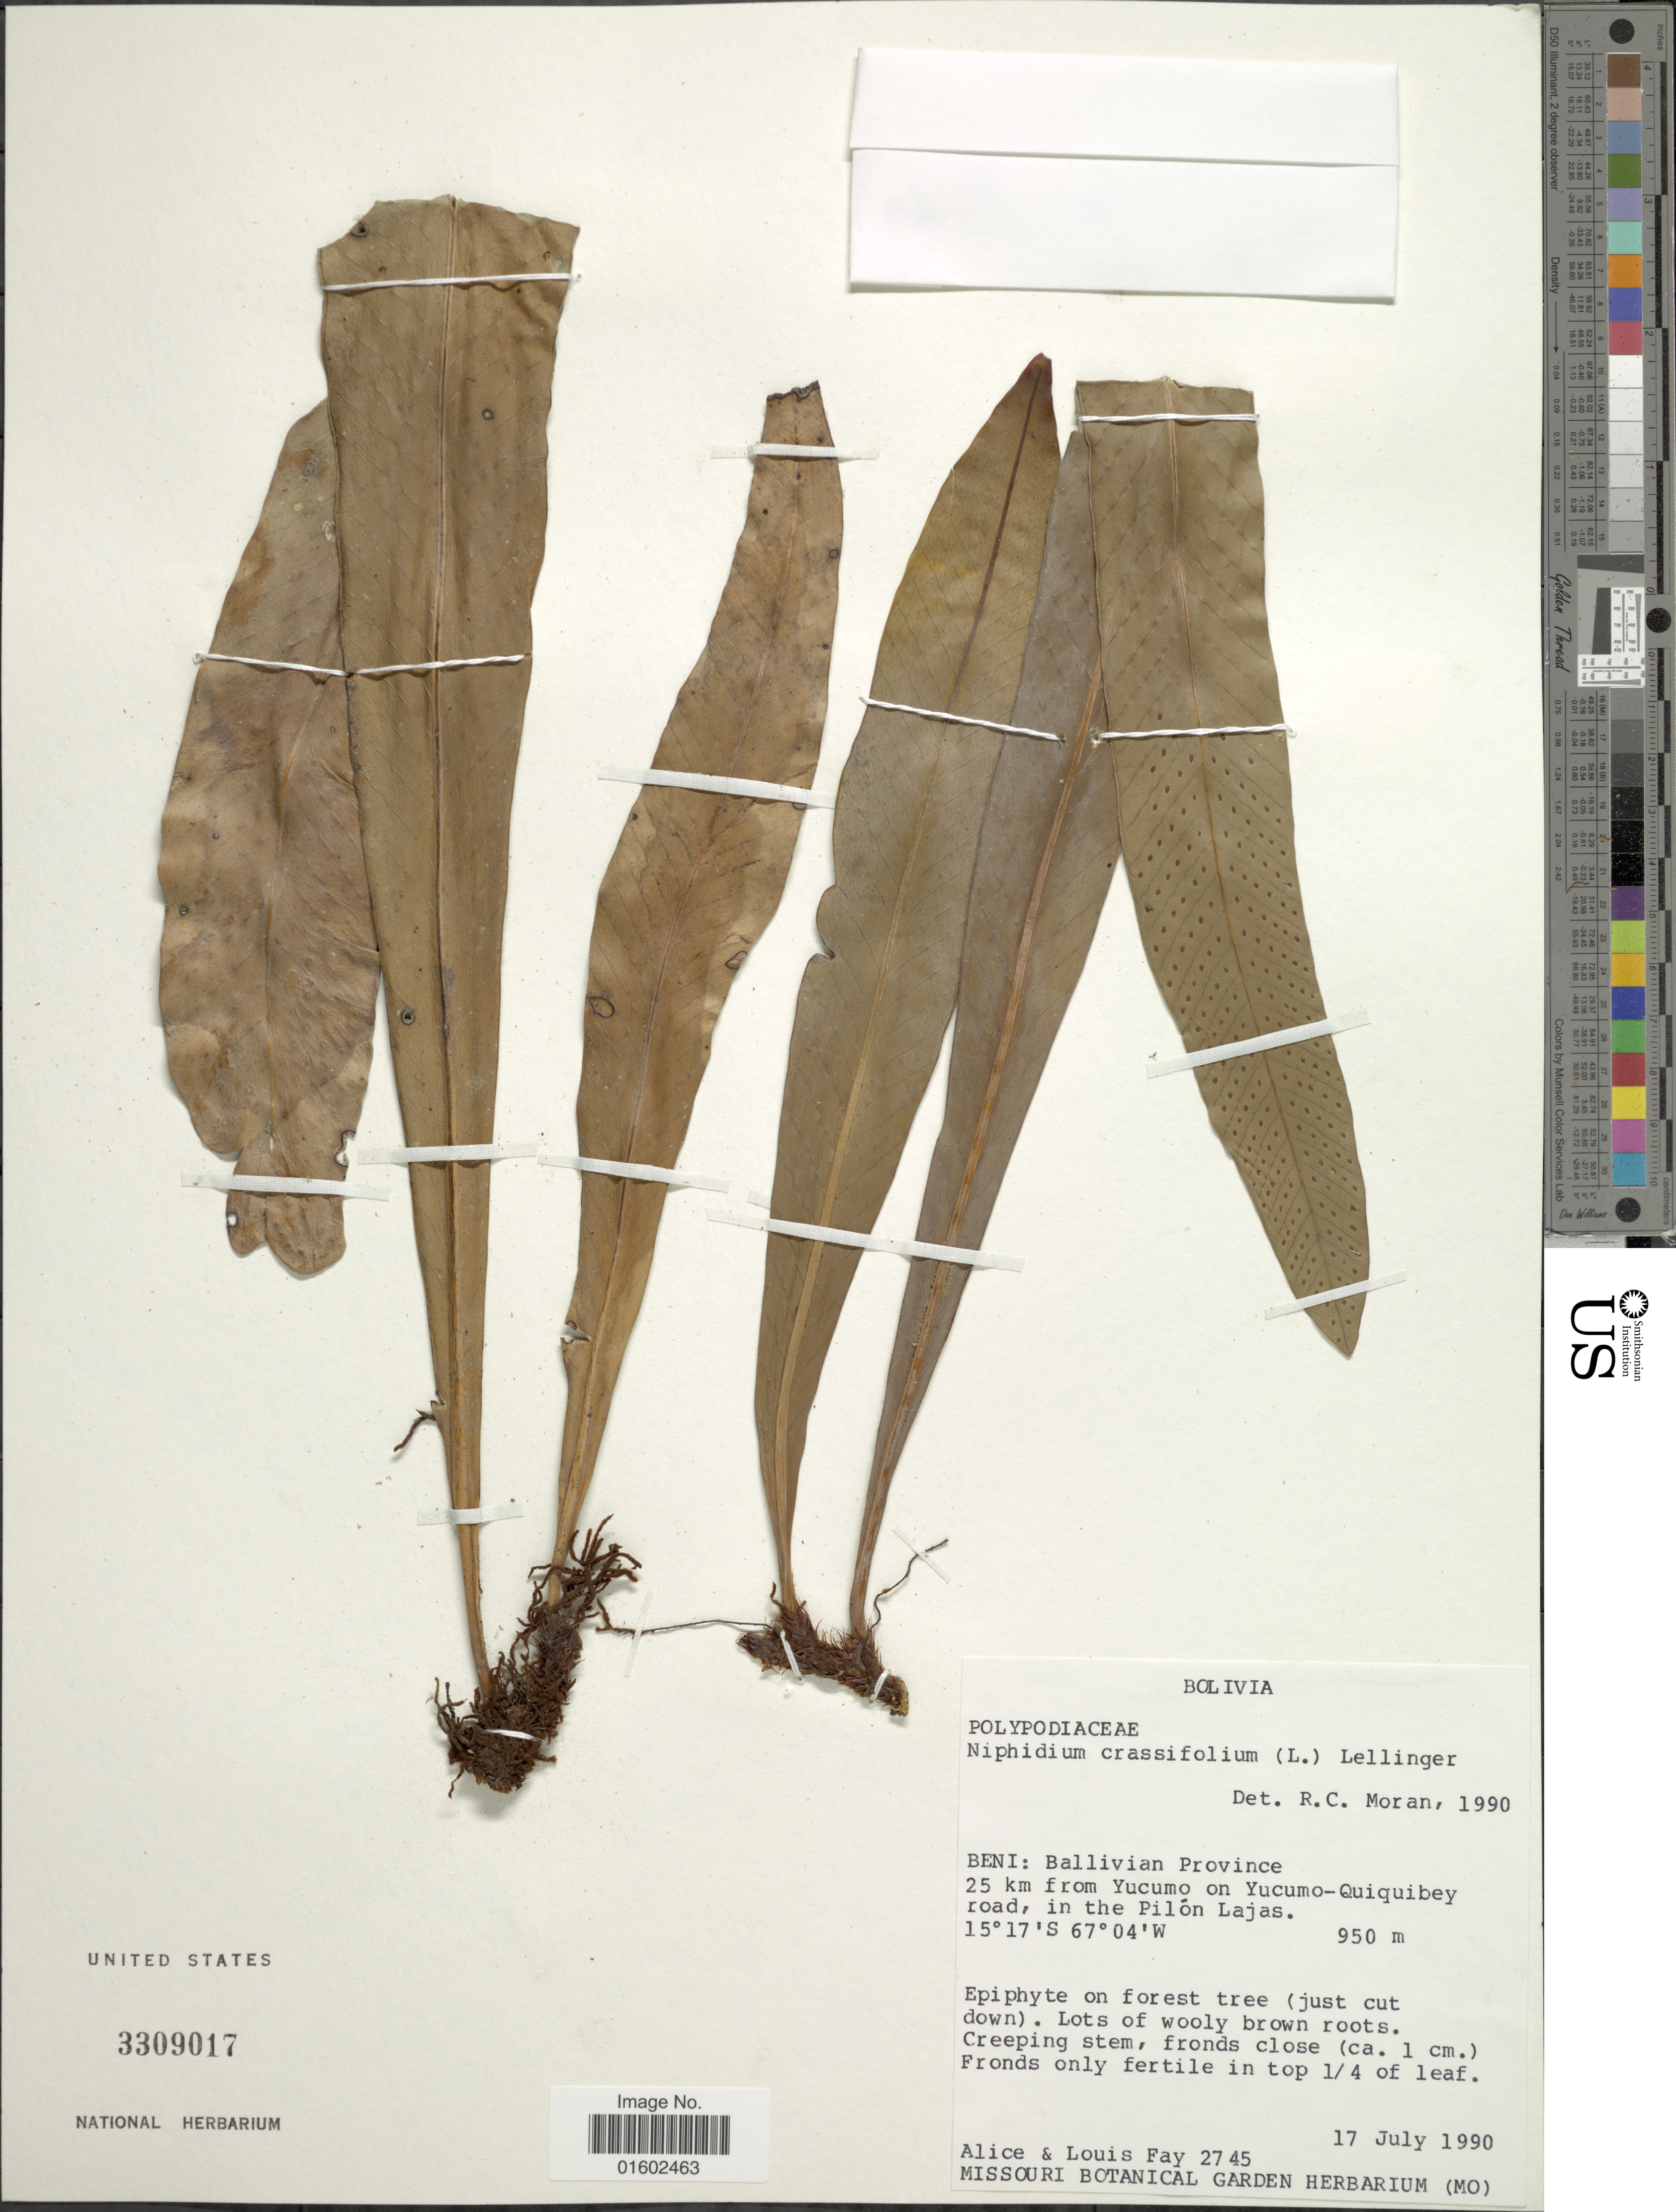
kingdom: Plantae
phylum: Tracheophyta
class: Polypodiopsida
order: Polypodiales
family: Polypodiaceae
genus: Niphidium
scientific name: Niphidium crassifolium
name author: (L.) Lellinger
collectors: A. Fay & L. Fay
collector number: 2745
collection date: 1990-07-17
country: Bolivia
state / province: Beni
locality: Ballivian Province, 25 km from Yucumo on Yucumo-Quiquibey road, in the Pilon Lajas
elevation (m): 950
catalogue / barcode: US 3309017